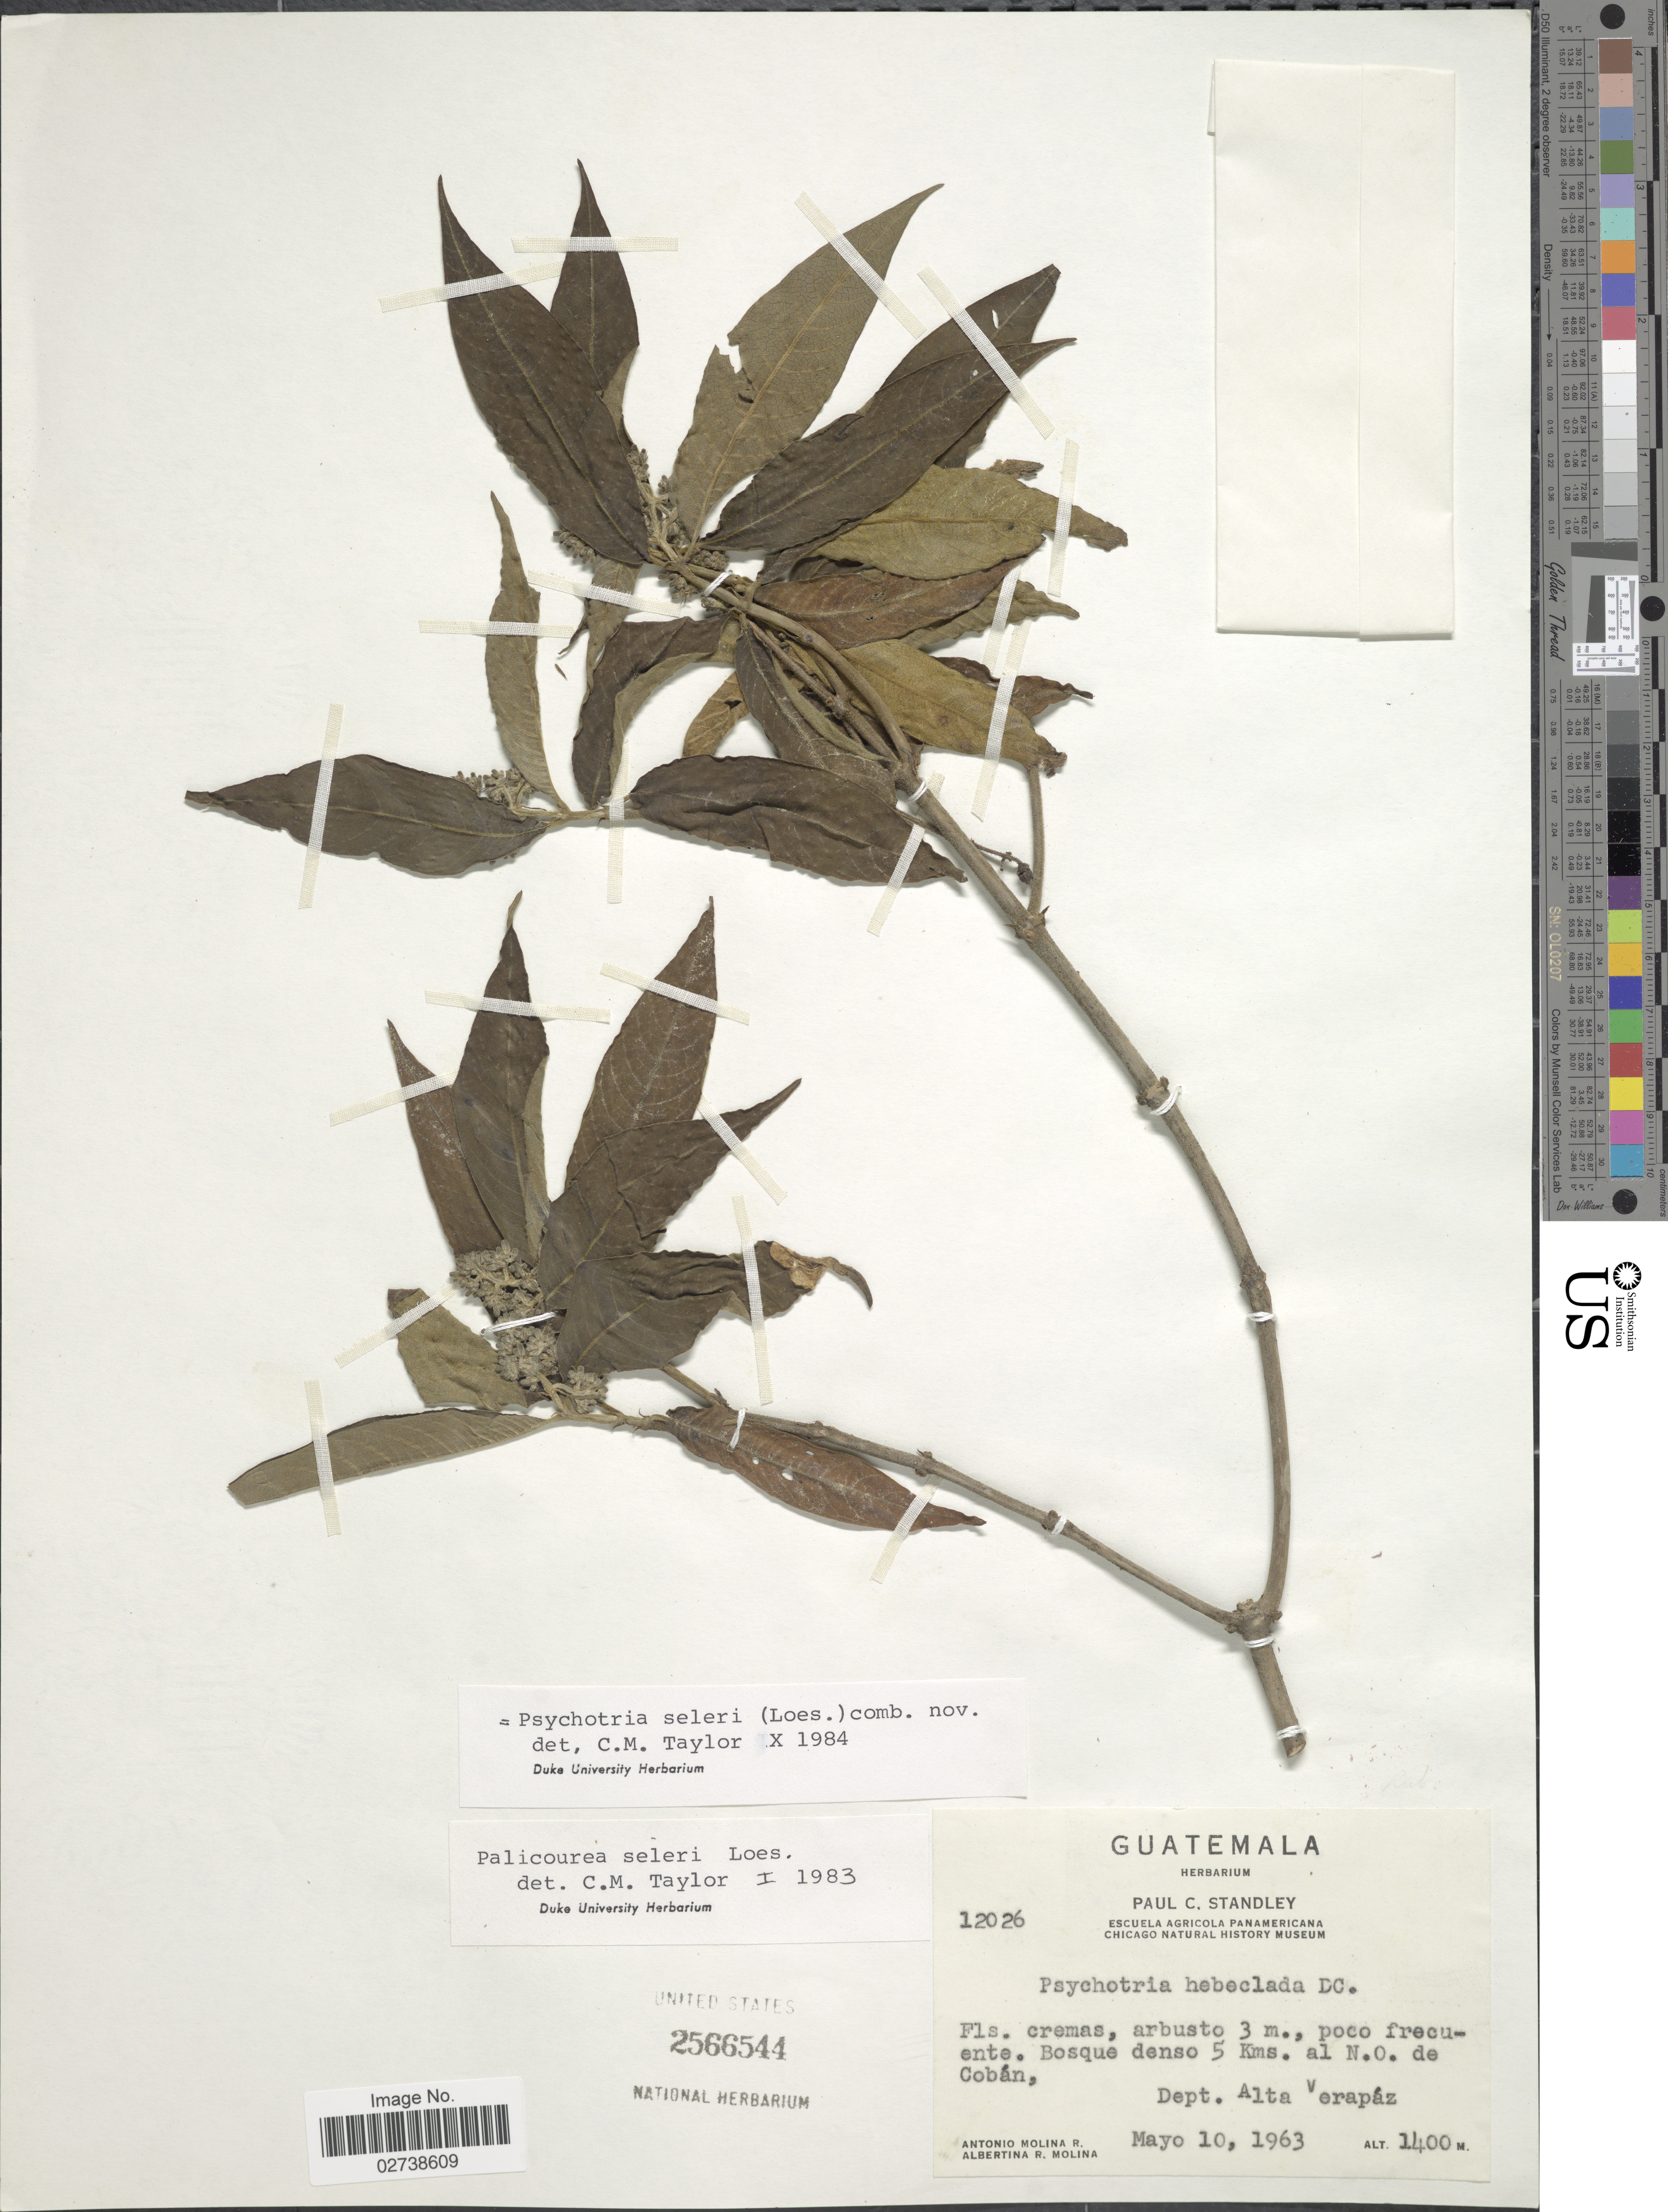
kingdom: Plantae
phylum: Tracheophyta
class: Magnoliopsida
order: Gentianales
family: Rubiaceae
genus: Palicourea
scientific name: Palicourea seleri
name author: Loes.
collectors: A. Molina R. & A. R. Molina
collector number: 12026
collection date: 1963-05-10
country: Guatemala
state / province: Alta Verapaz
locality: Bosque denso 5 Kms al N.O. de Cobán, Dept. Alta Verapaz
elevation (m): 1400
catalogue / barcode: US 2566544